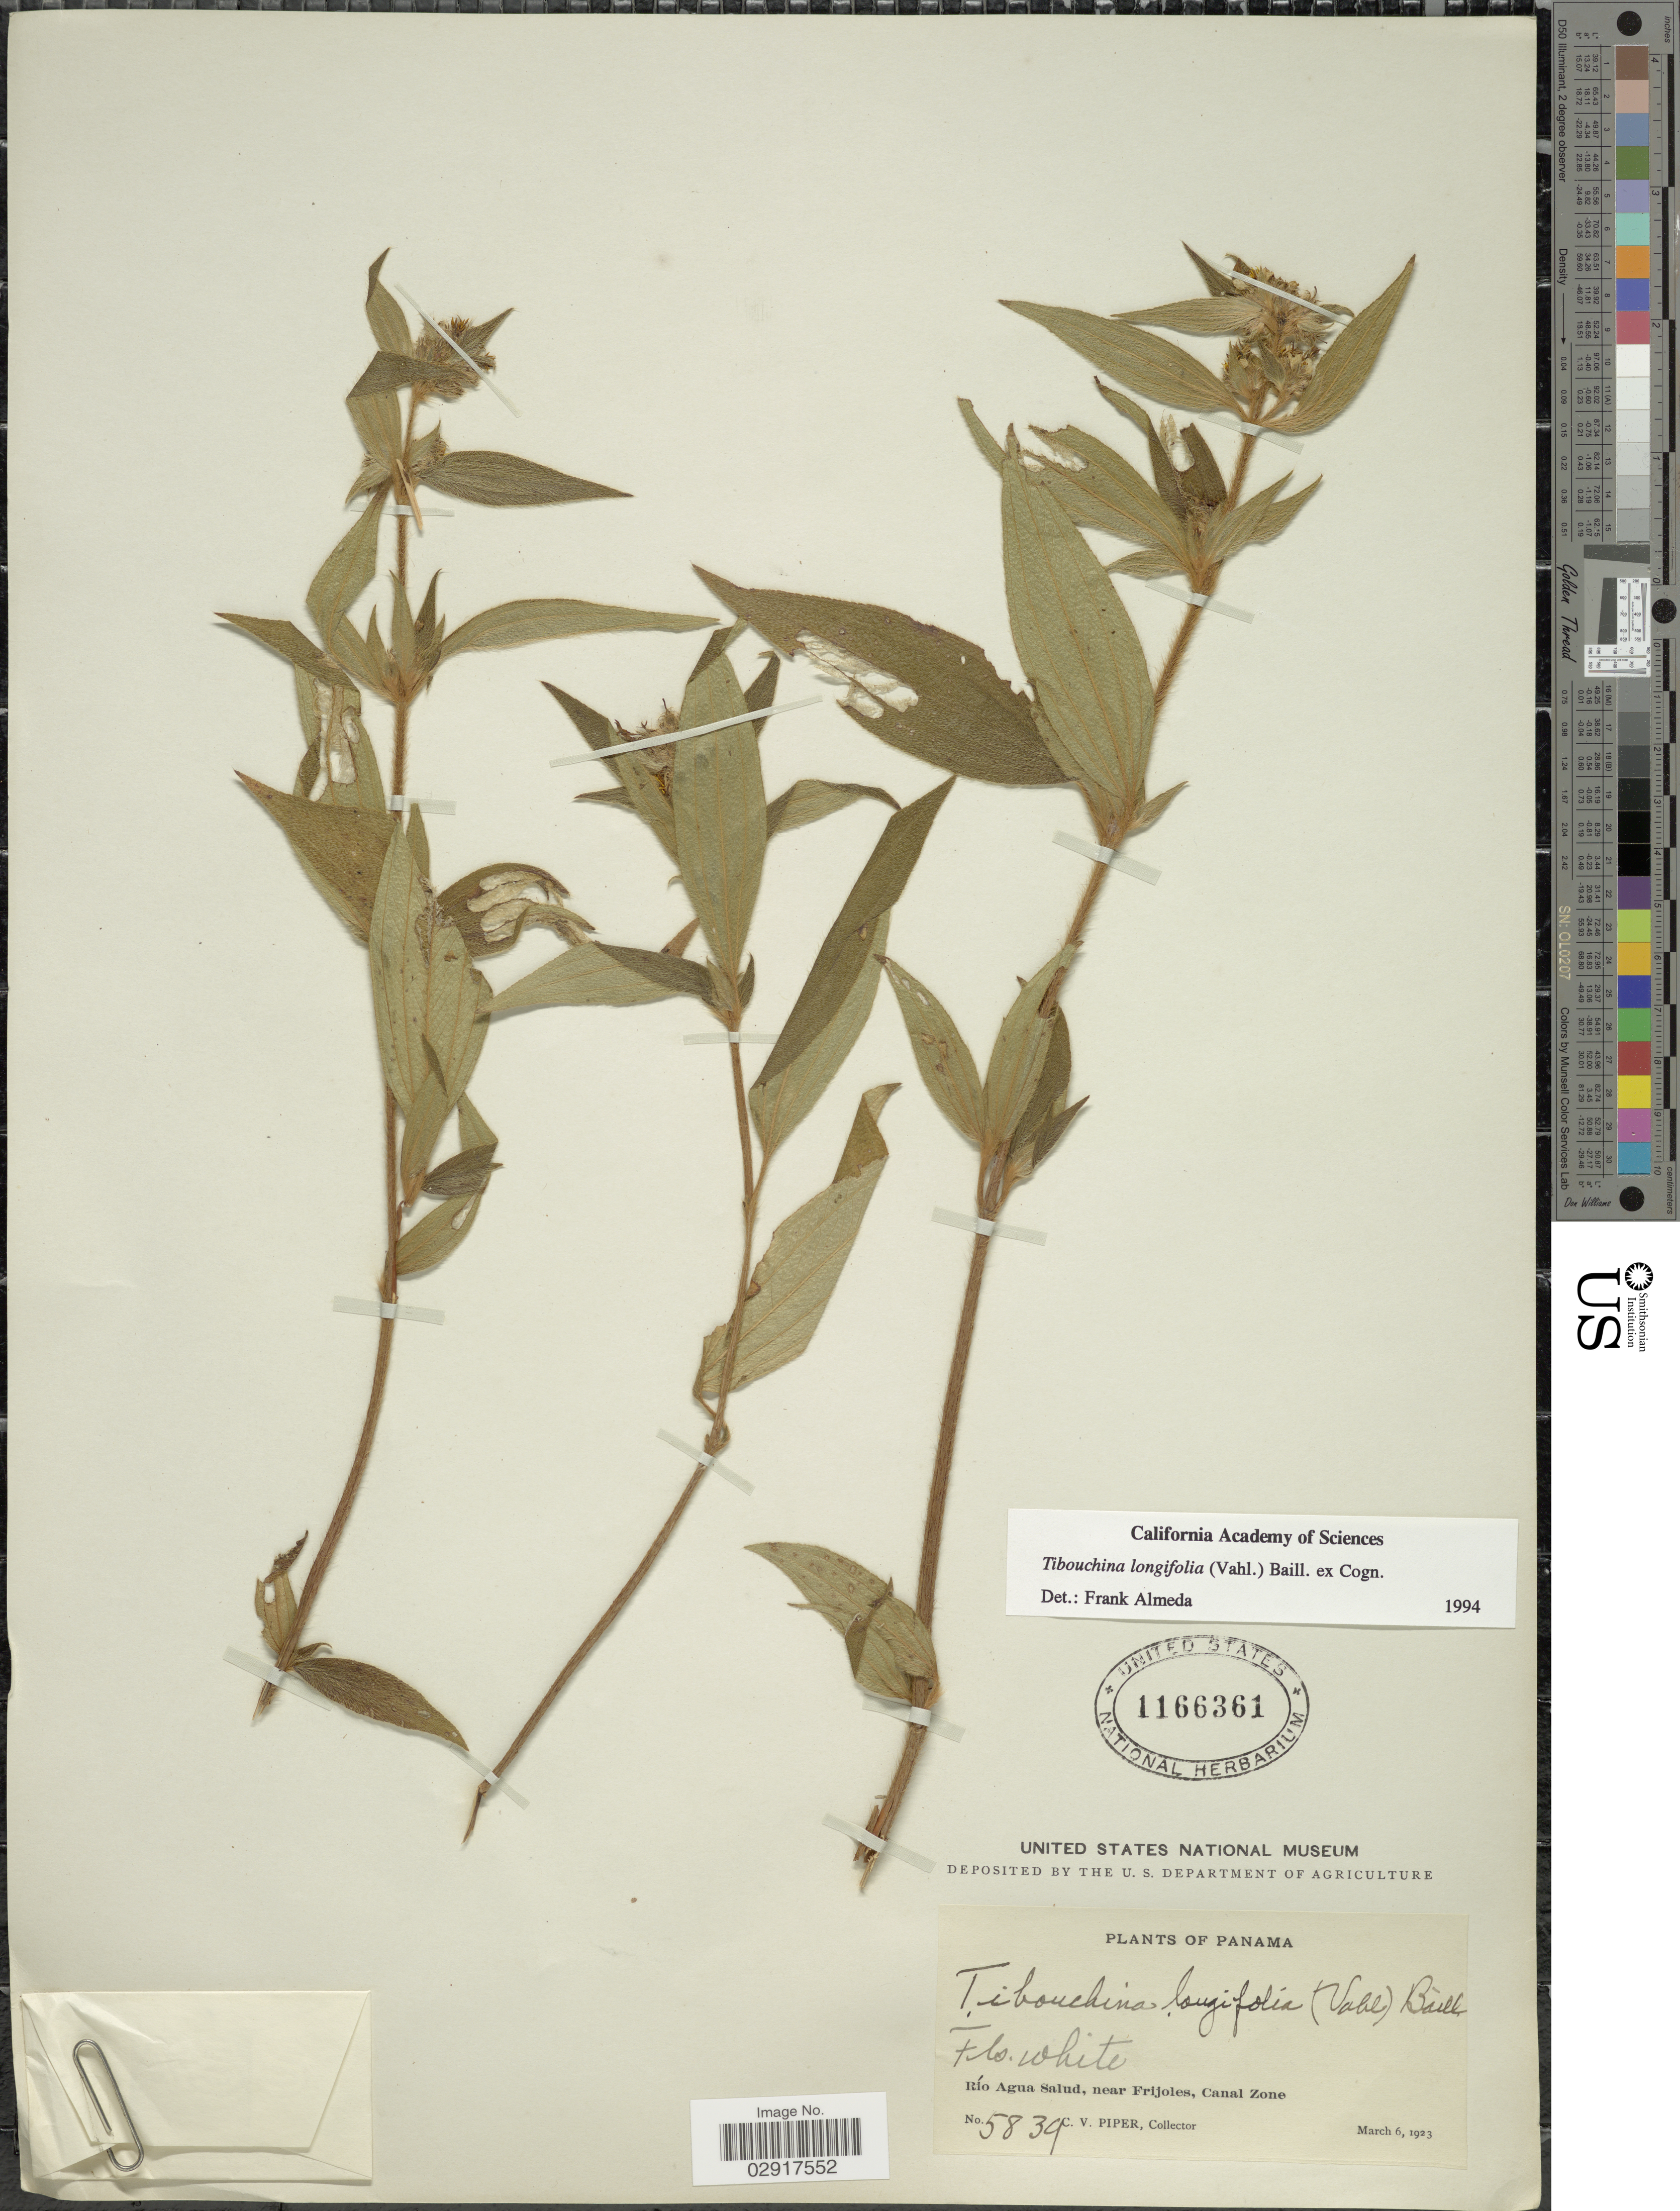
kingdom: Plantae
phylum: Tracheophyta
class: Magnoliopsida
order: Myrtales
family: Melastomataceae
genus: Chaetogastra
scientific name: Chaetogastra longifolia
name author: (Vahl) DC.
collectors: C. V. Piper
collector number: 5839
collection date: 1923-03-06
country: Panama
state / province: Colón / Panamá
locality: Río Agua Salud, near Frijoles, Canal Zone.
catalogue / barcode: US 1166361